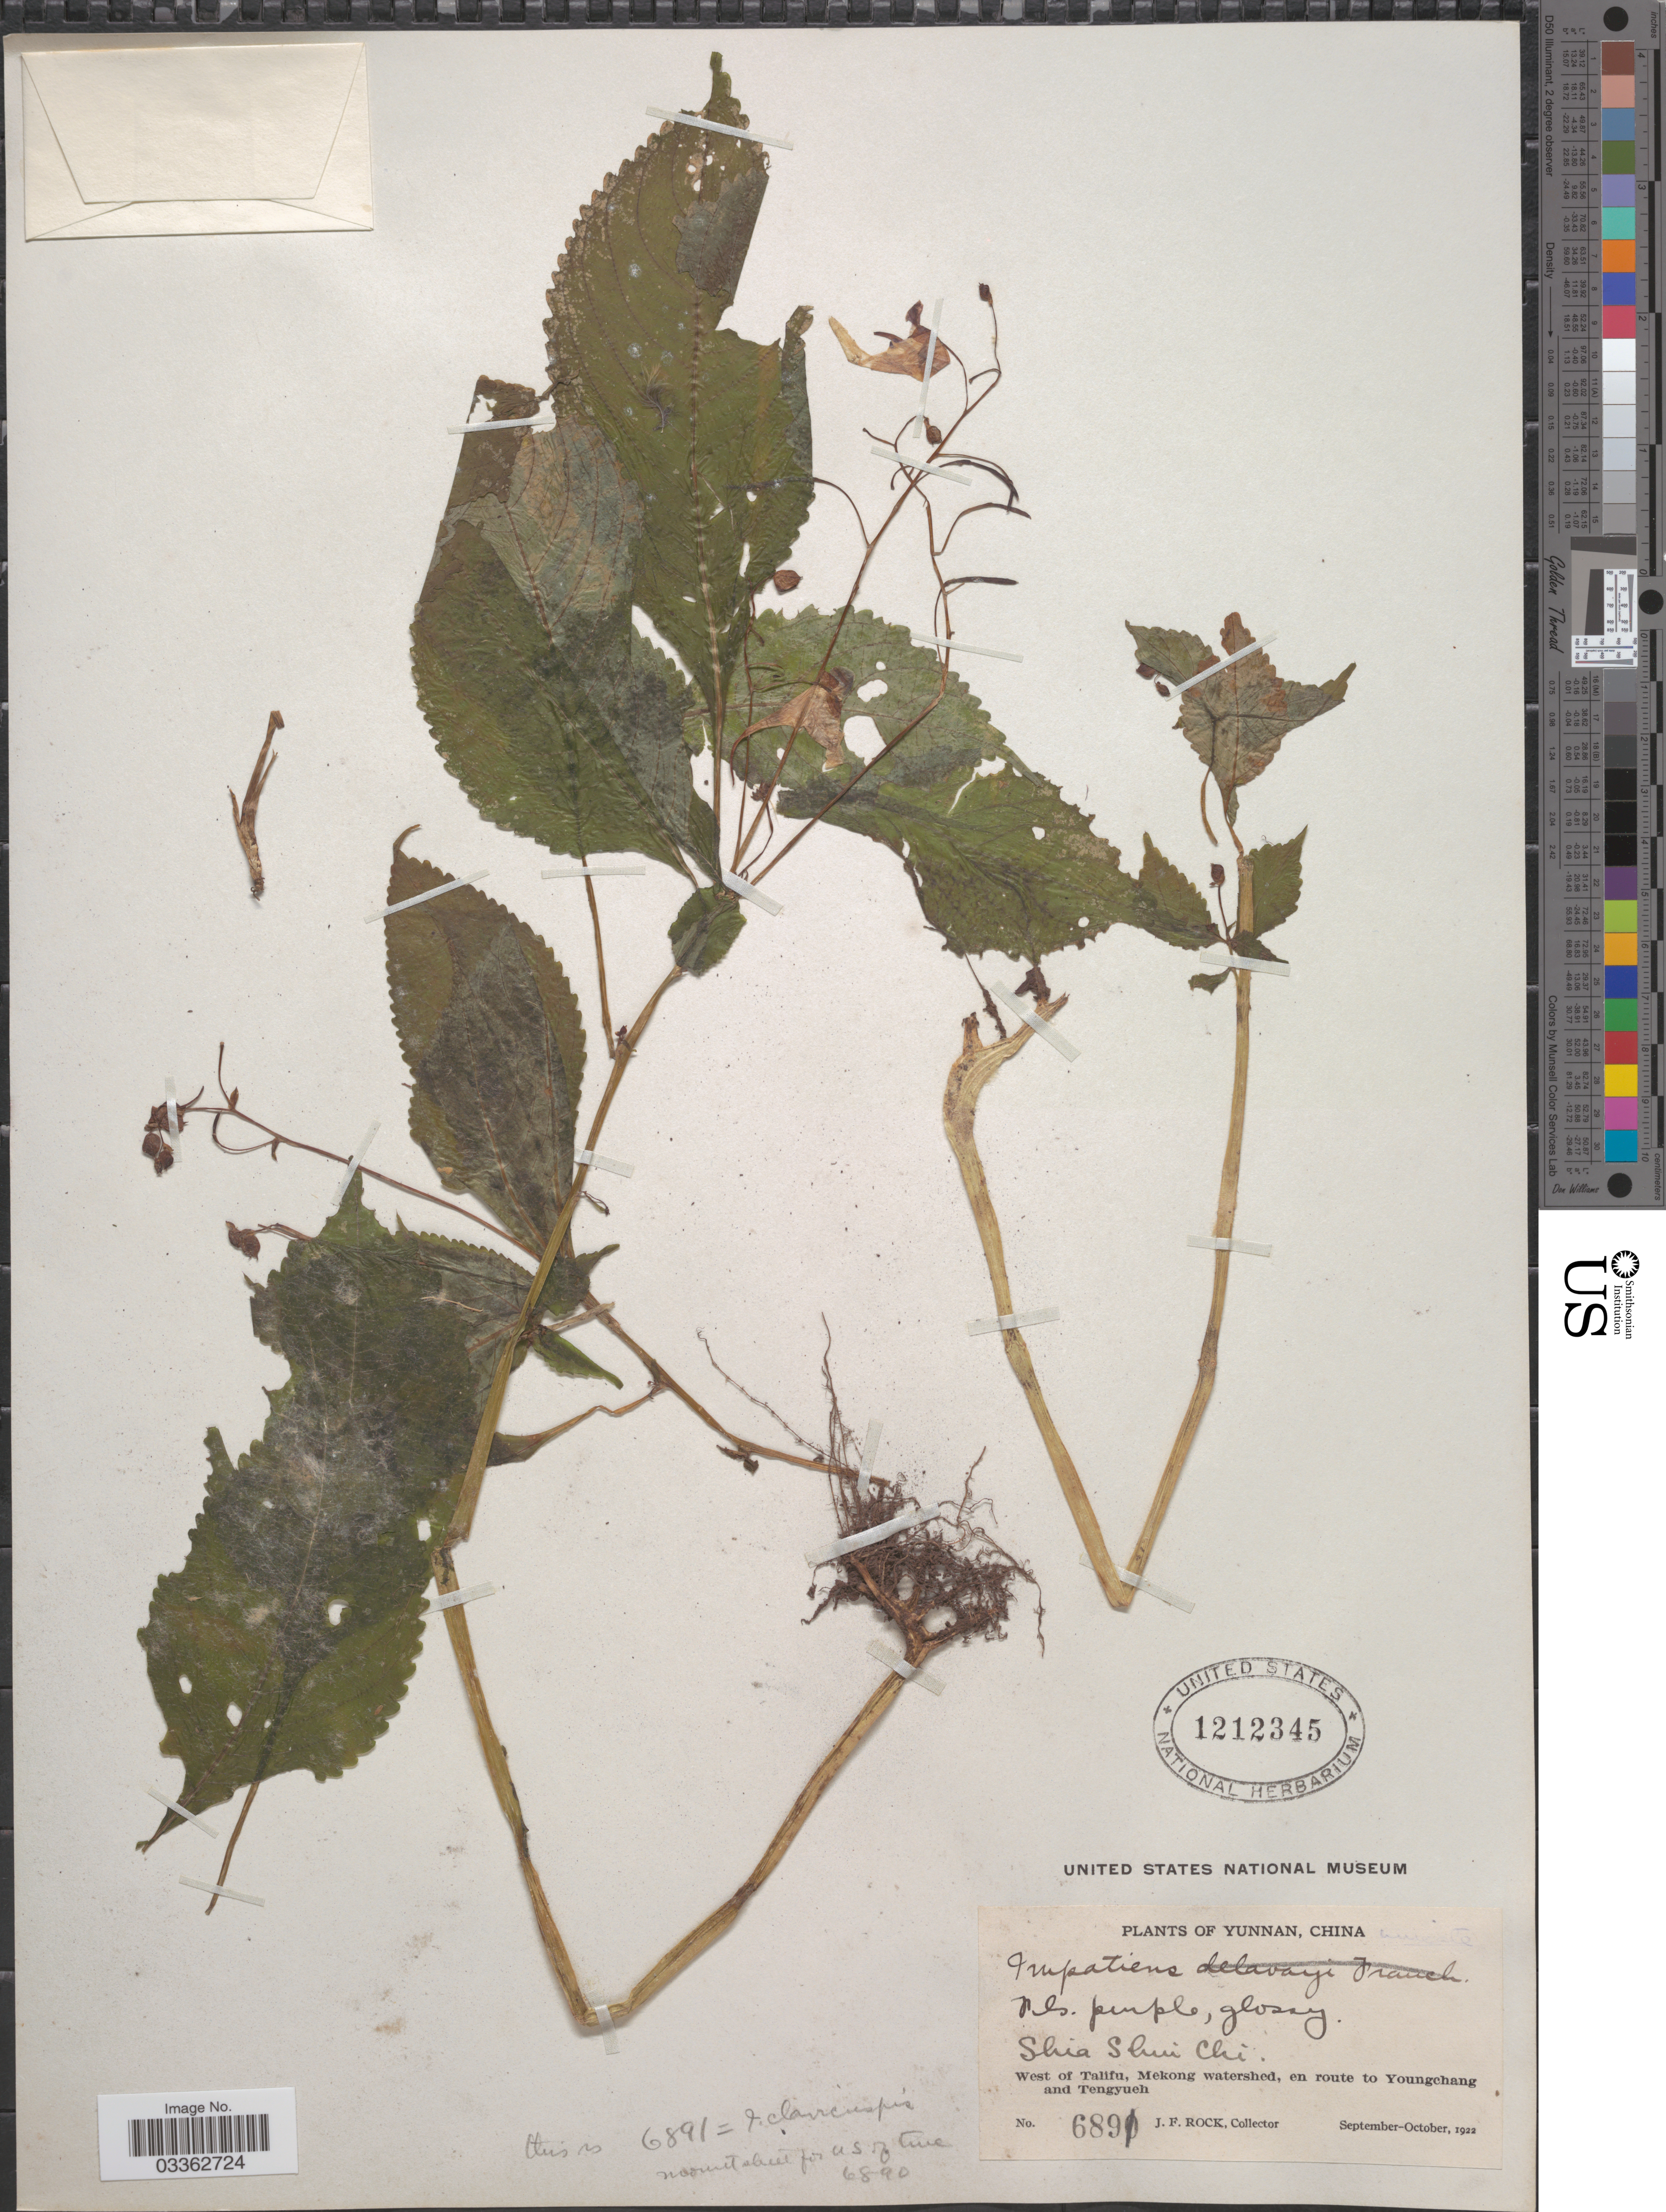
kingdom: Plantae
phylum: Tracheophyta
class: Magnoliopsida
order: Ericales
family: Balsaminaceae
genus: Impatiens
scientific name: Impatiens clavicuspis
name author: Hook. f. ex in W.W. Sm.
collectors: J. Rock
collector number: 6891?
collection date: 1922-09/1922-10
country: China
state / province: Yunnan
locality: Shia Shui Chi. West of Talifu, Mekong watershed, en route to Youngchang and Tengyueh.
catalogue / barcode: US 1212345